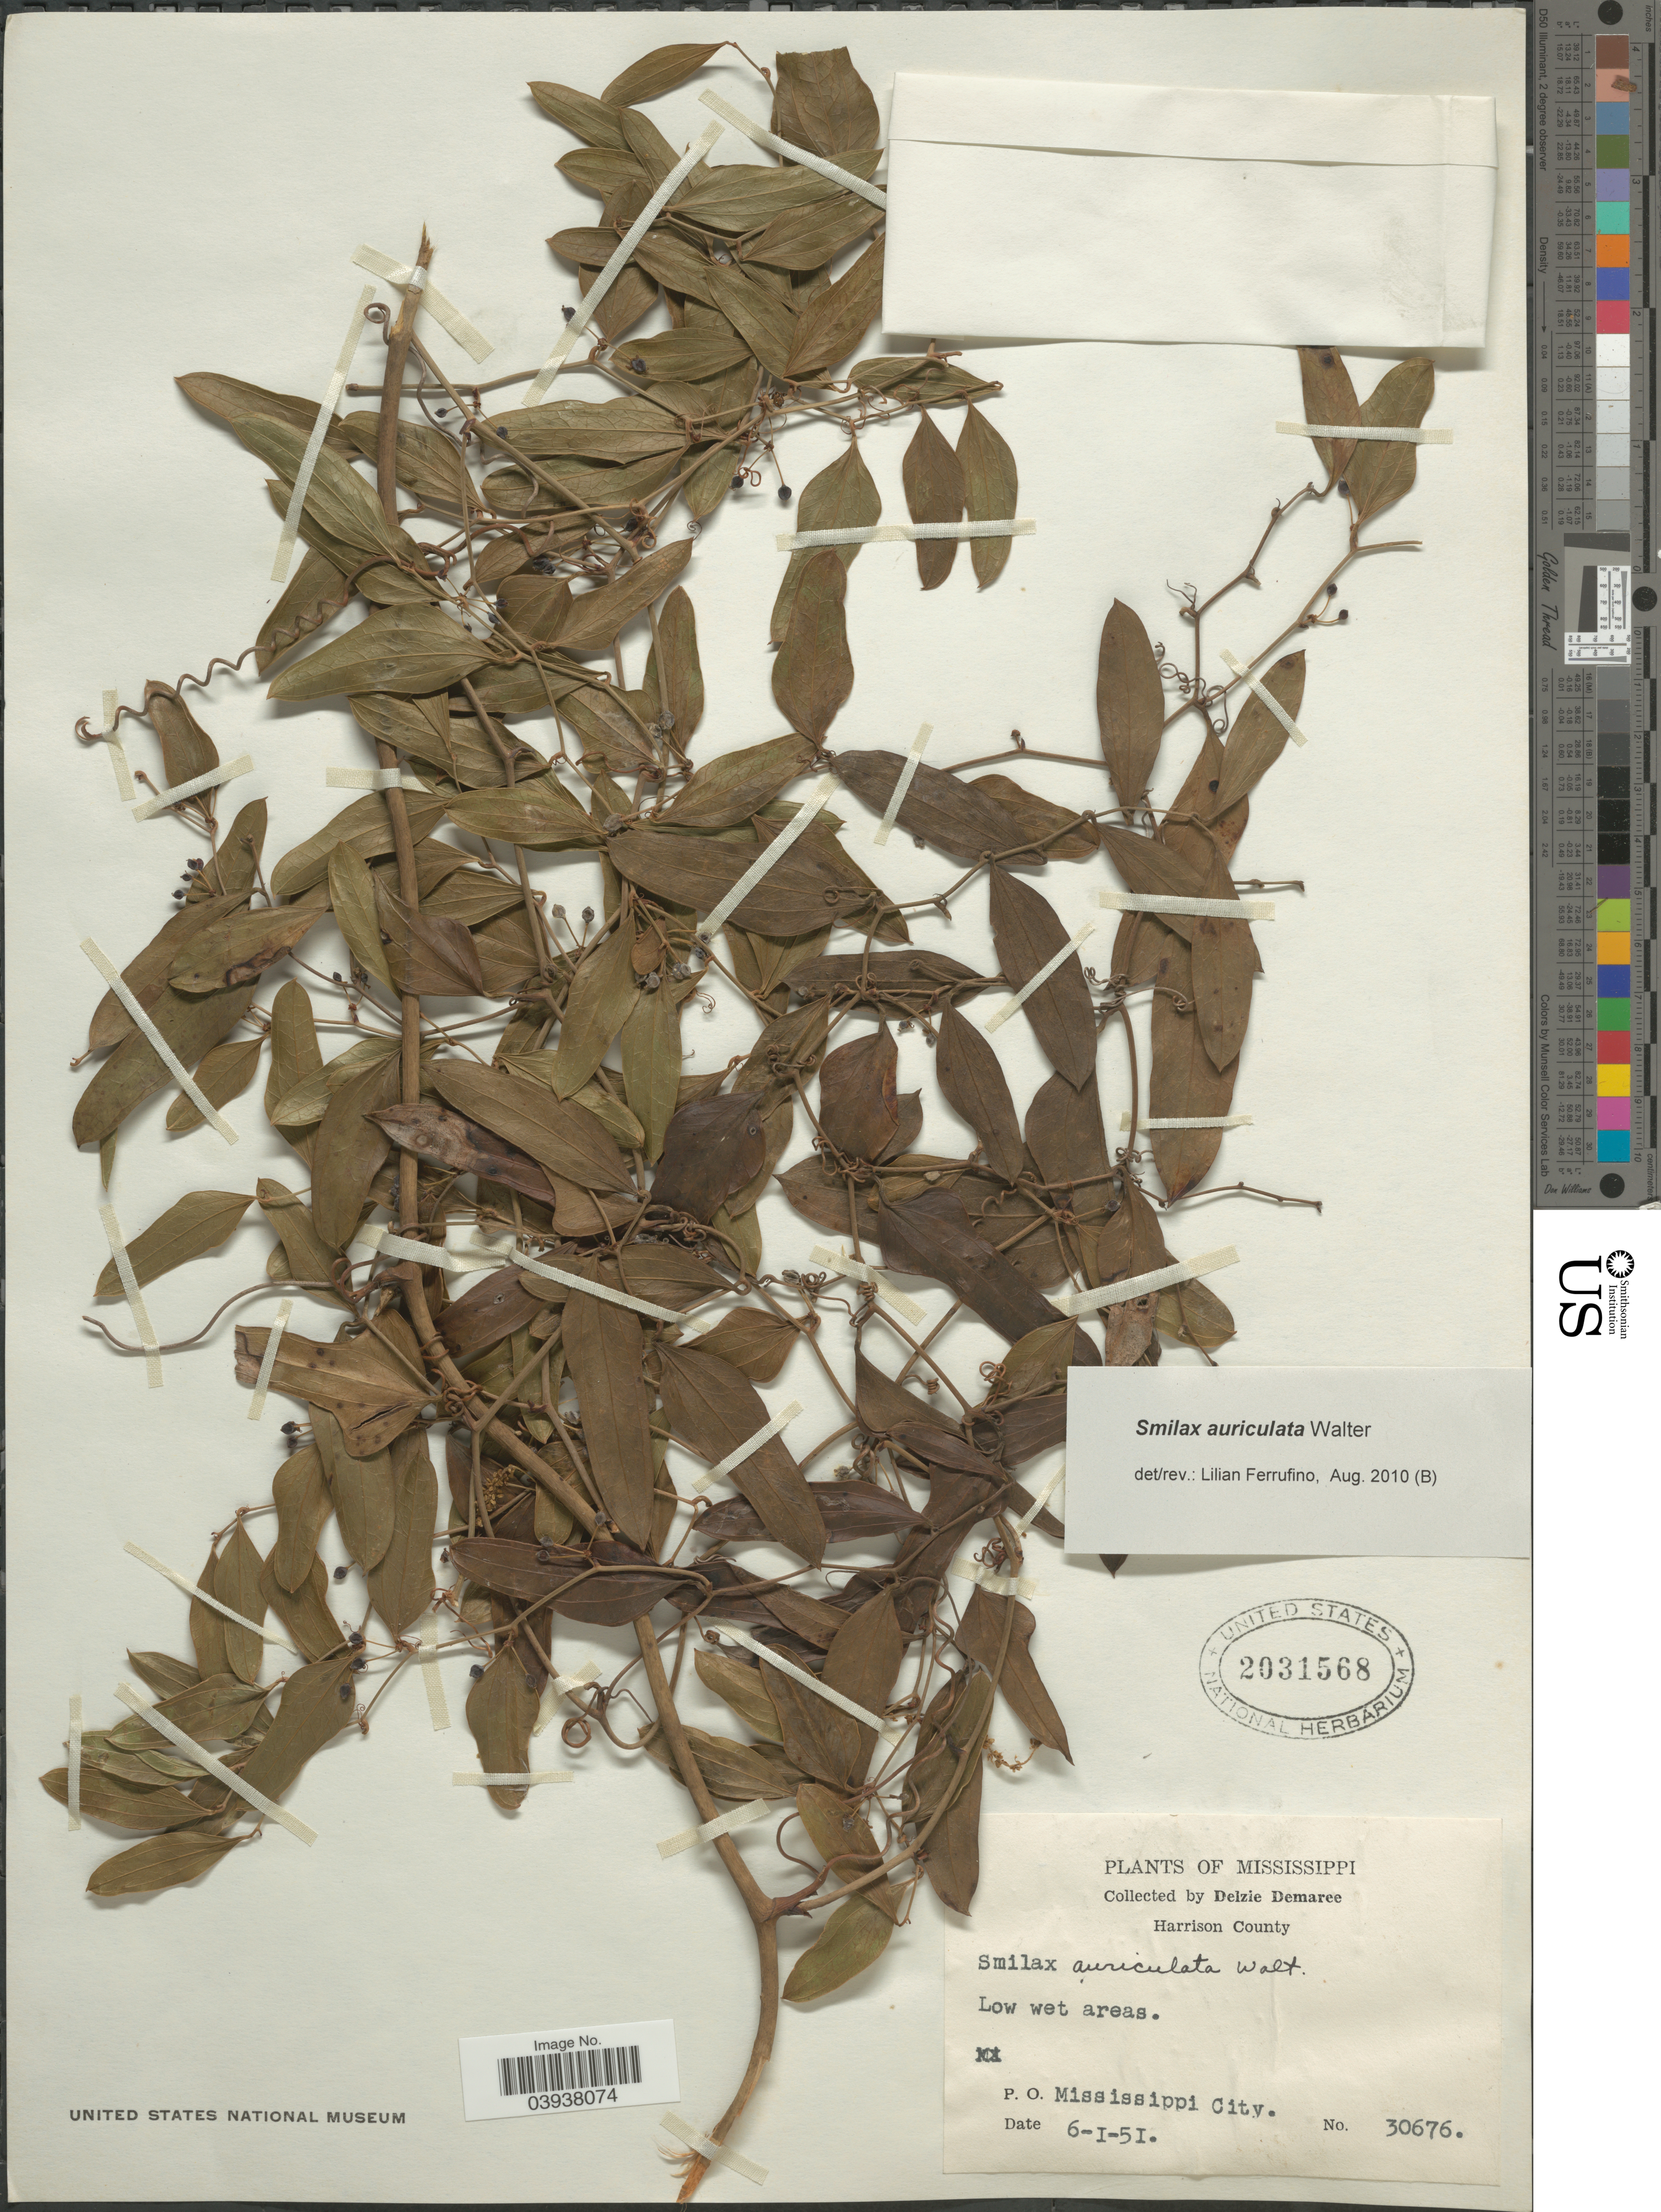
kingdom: Plantae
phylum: Tracheophyta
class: Liliopsida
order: Liliales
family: Smilacaceae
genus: Smilax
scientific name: Smilax auriculata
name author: Walter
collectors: D. Demaree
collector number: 30676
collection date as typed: Transcribed d/m/y: 6/1/51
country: United States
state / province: Mississippi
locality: Harrison County. Low wet areas. P. O. Mississippi City.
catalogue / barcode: US 2031568